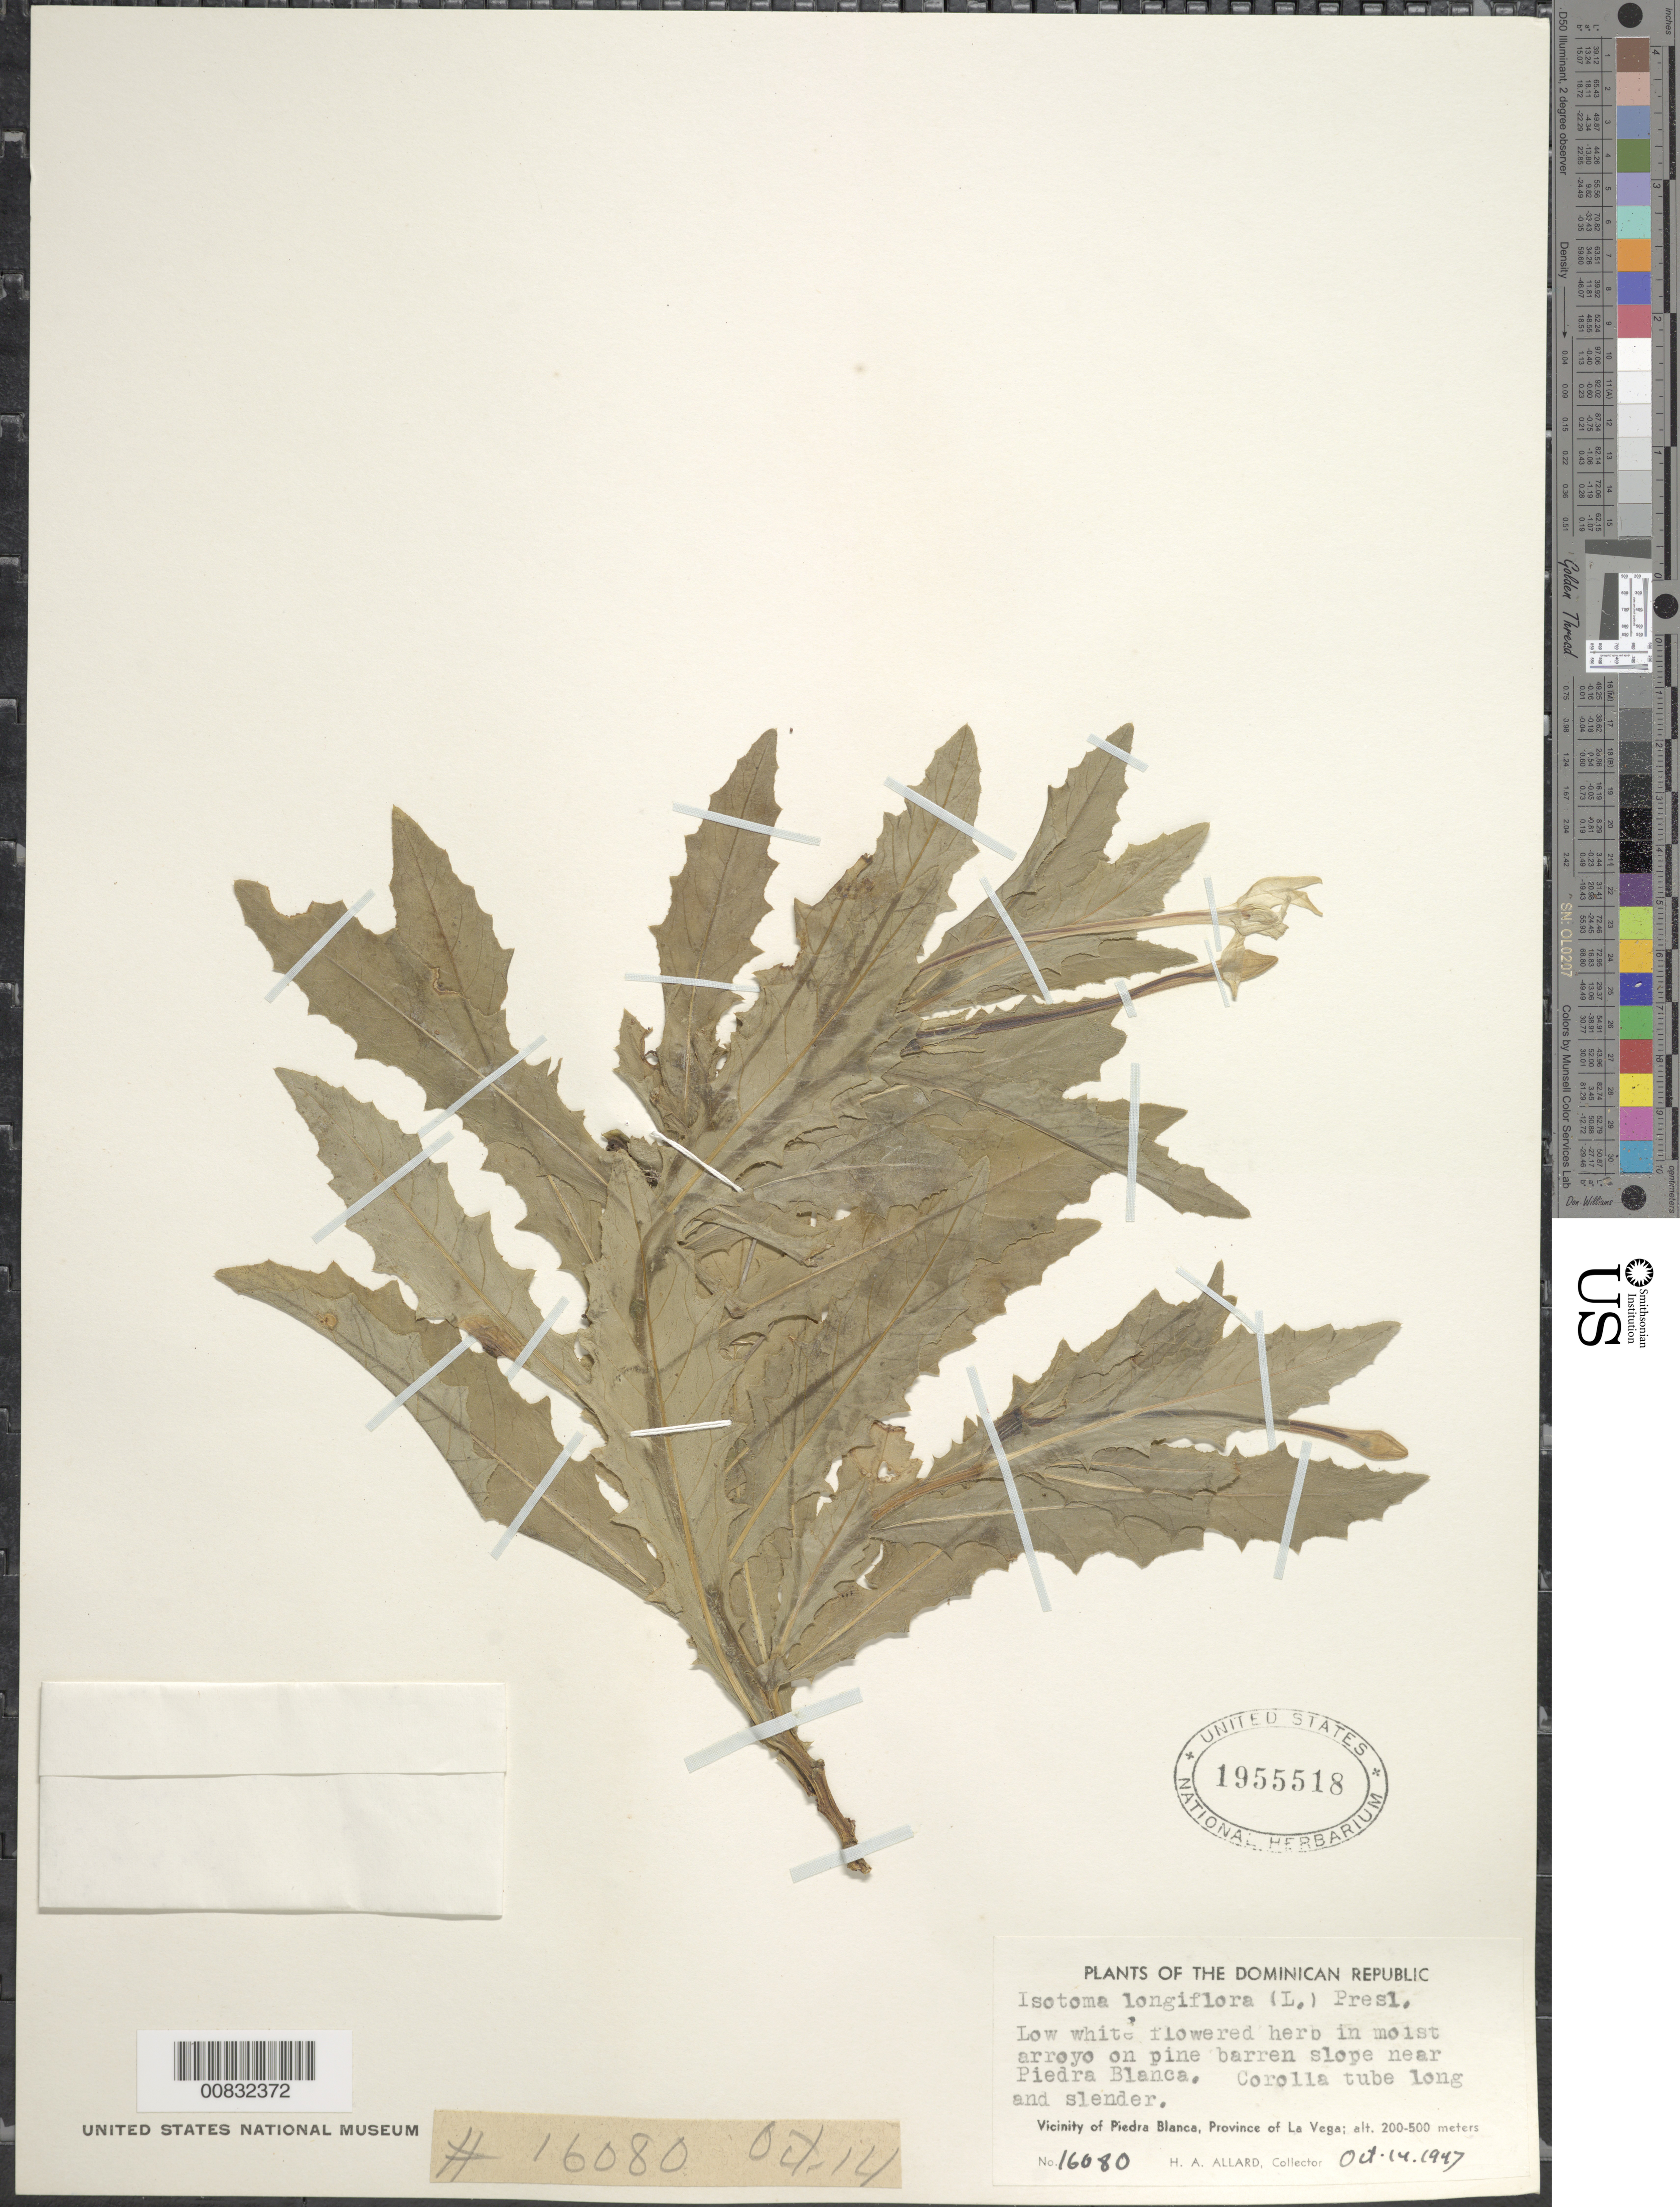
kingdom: Plantae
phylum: Tracheophyta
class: Magnoliopsida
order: Asterales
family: Campanulaceae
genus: Isotoma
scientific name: Isotoma longiflora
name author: (L.) C. Presl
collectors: H. A. Allard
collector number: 16080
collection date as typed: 14 Oct 1947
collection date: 1947-10-14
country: Dominican Republic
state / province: La Vega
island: Hispaniola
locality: Vicinity of Piedra Blanca, near town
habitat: Moist arroyo on pine barren slope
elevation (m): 200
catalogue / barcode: US 1955518